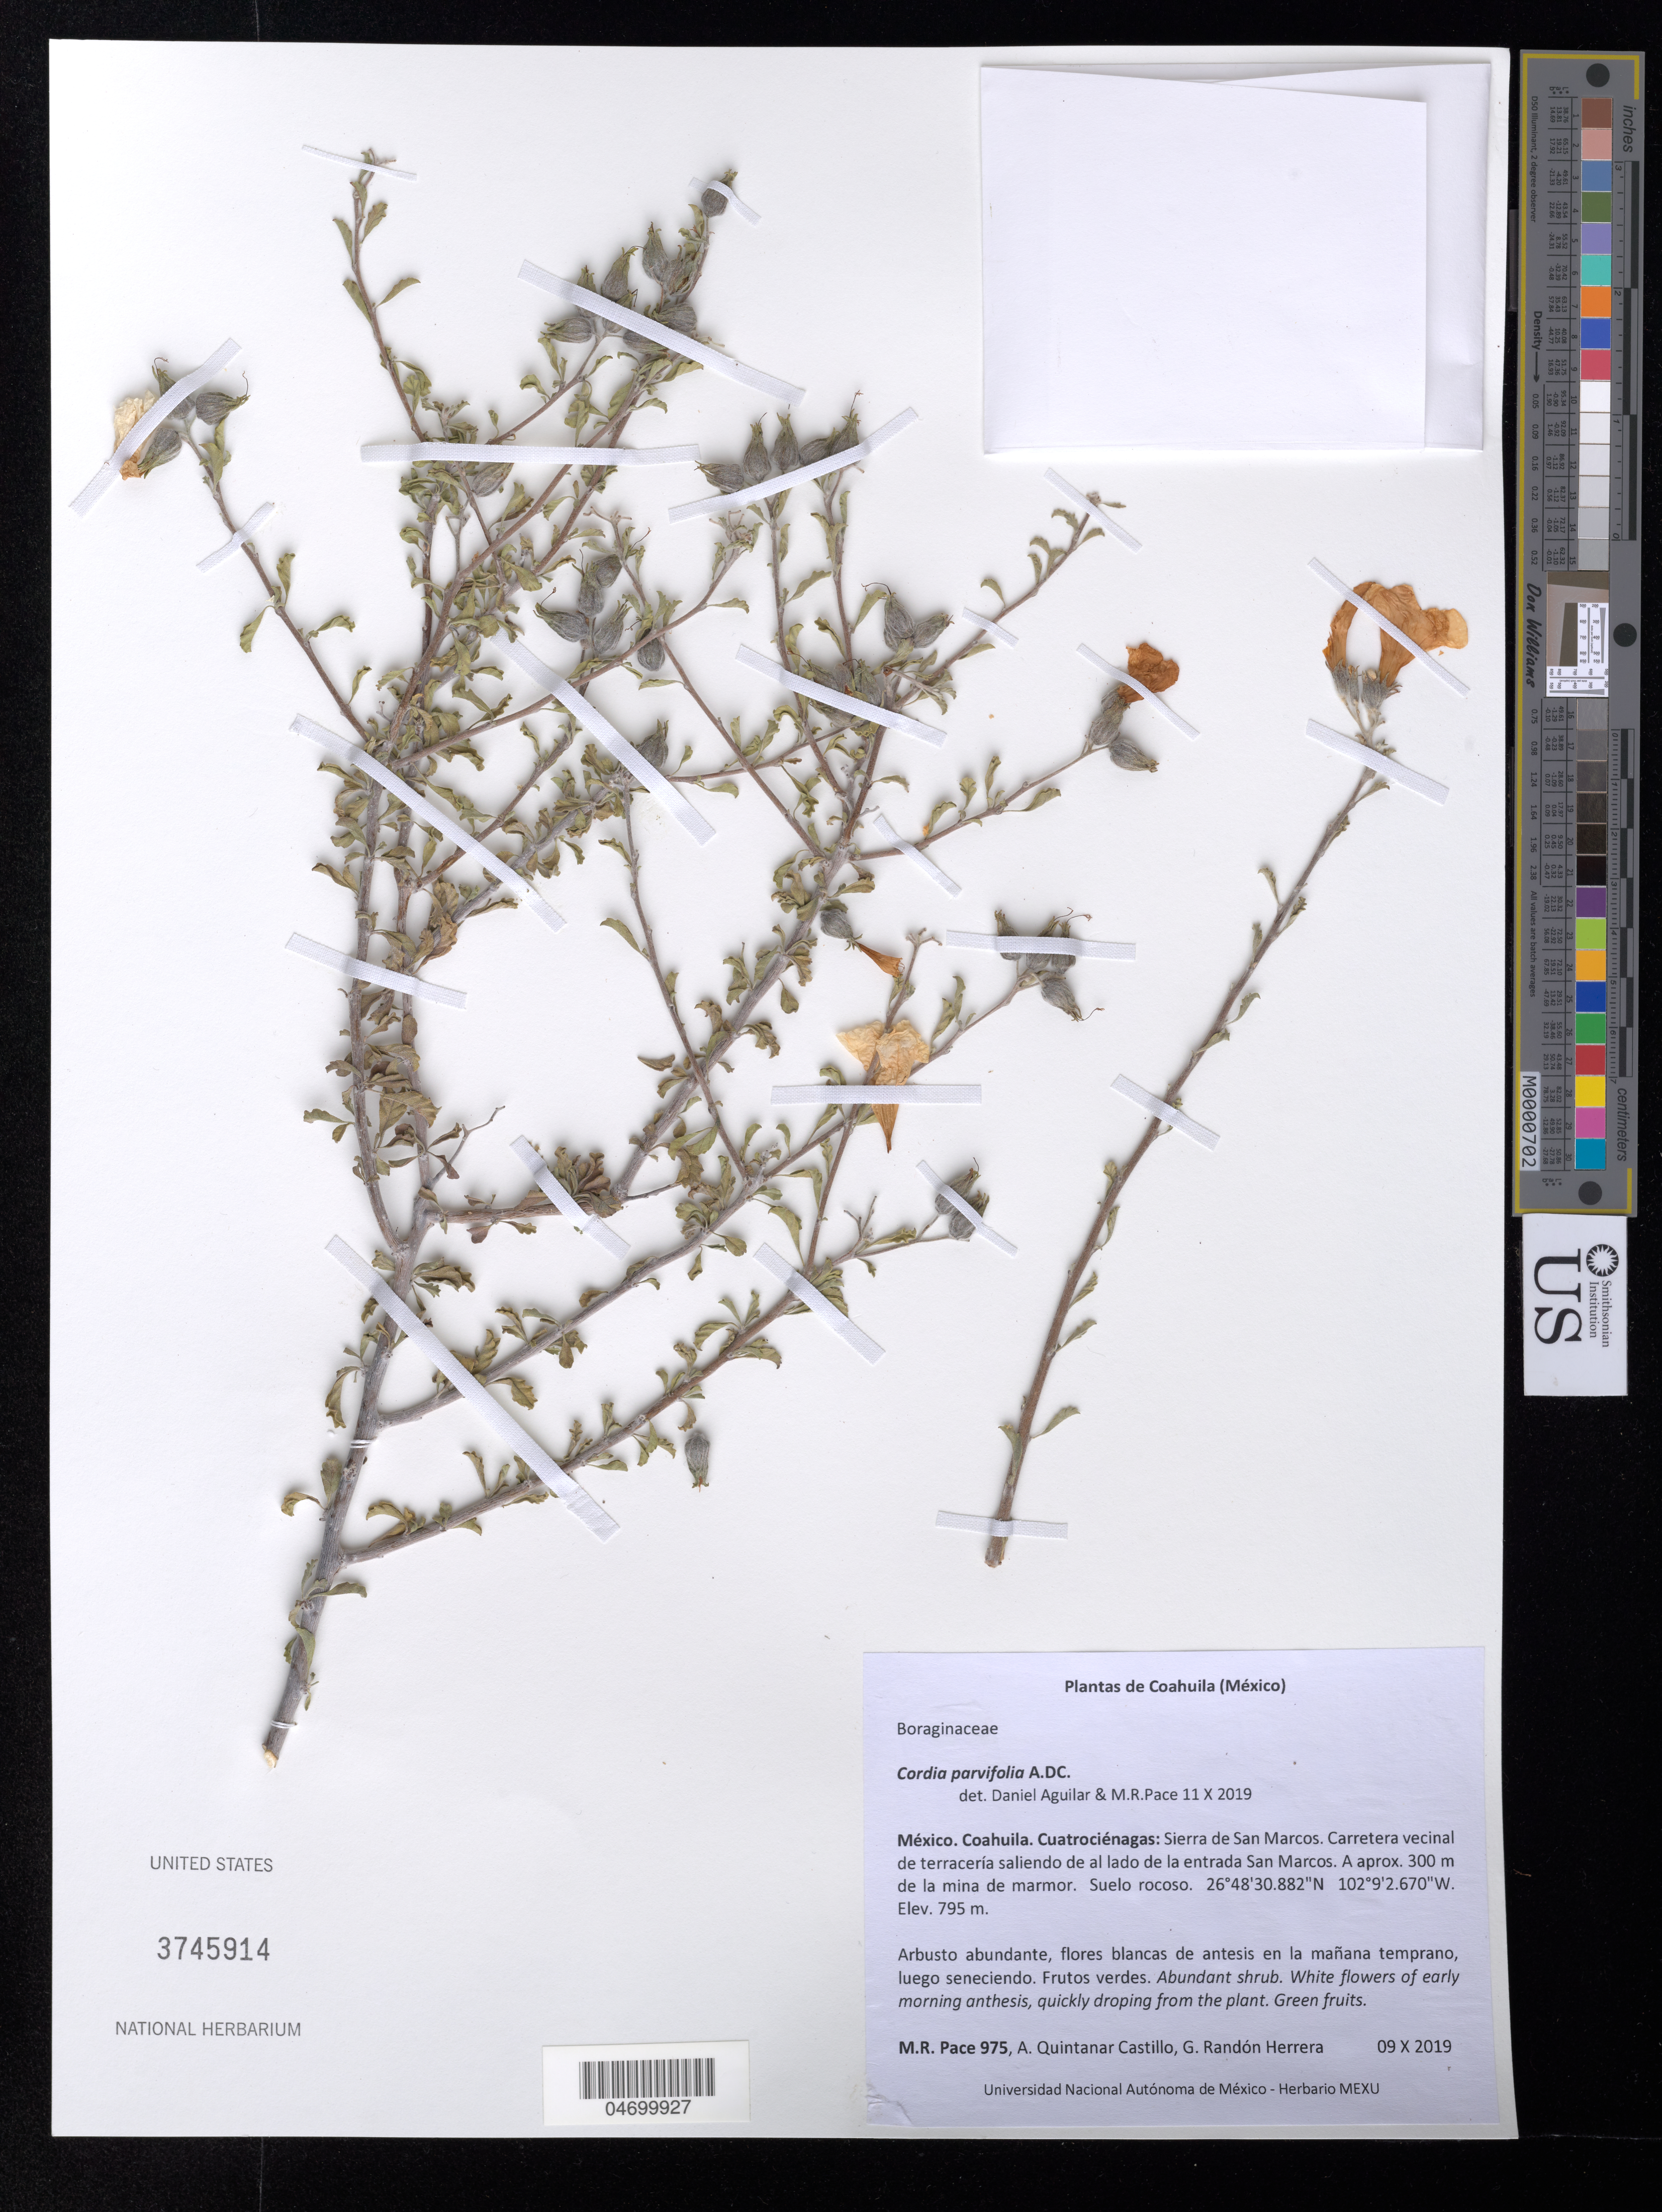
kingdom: Plantae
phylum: Tracheophyta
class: Magnoliopsida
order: Boraginales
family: Cordiaceae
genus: Cordia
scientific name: Cordia parvifolia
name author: A. DC.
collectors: M. Pace, A. Quintanar Castillo & G. Randón Herrera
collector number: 975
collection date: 2019-10-09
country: Mexico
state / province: Coahuila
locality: Cuatrociénagas: Sierra de San Marcos. Carretera vecinal de terracería saliendo de al lado de la entrada San Marcos. A aprox. 300 m de la mina de marmor.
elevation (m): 795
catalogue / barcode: US 3745914